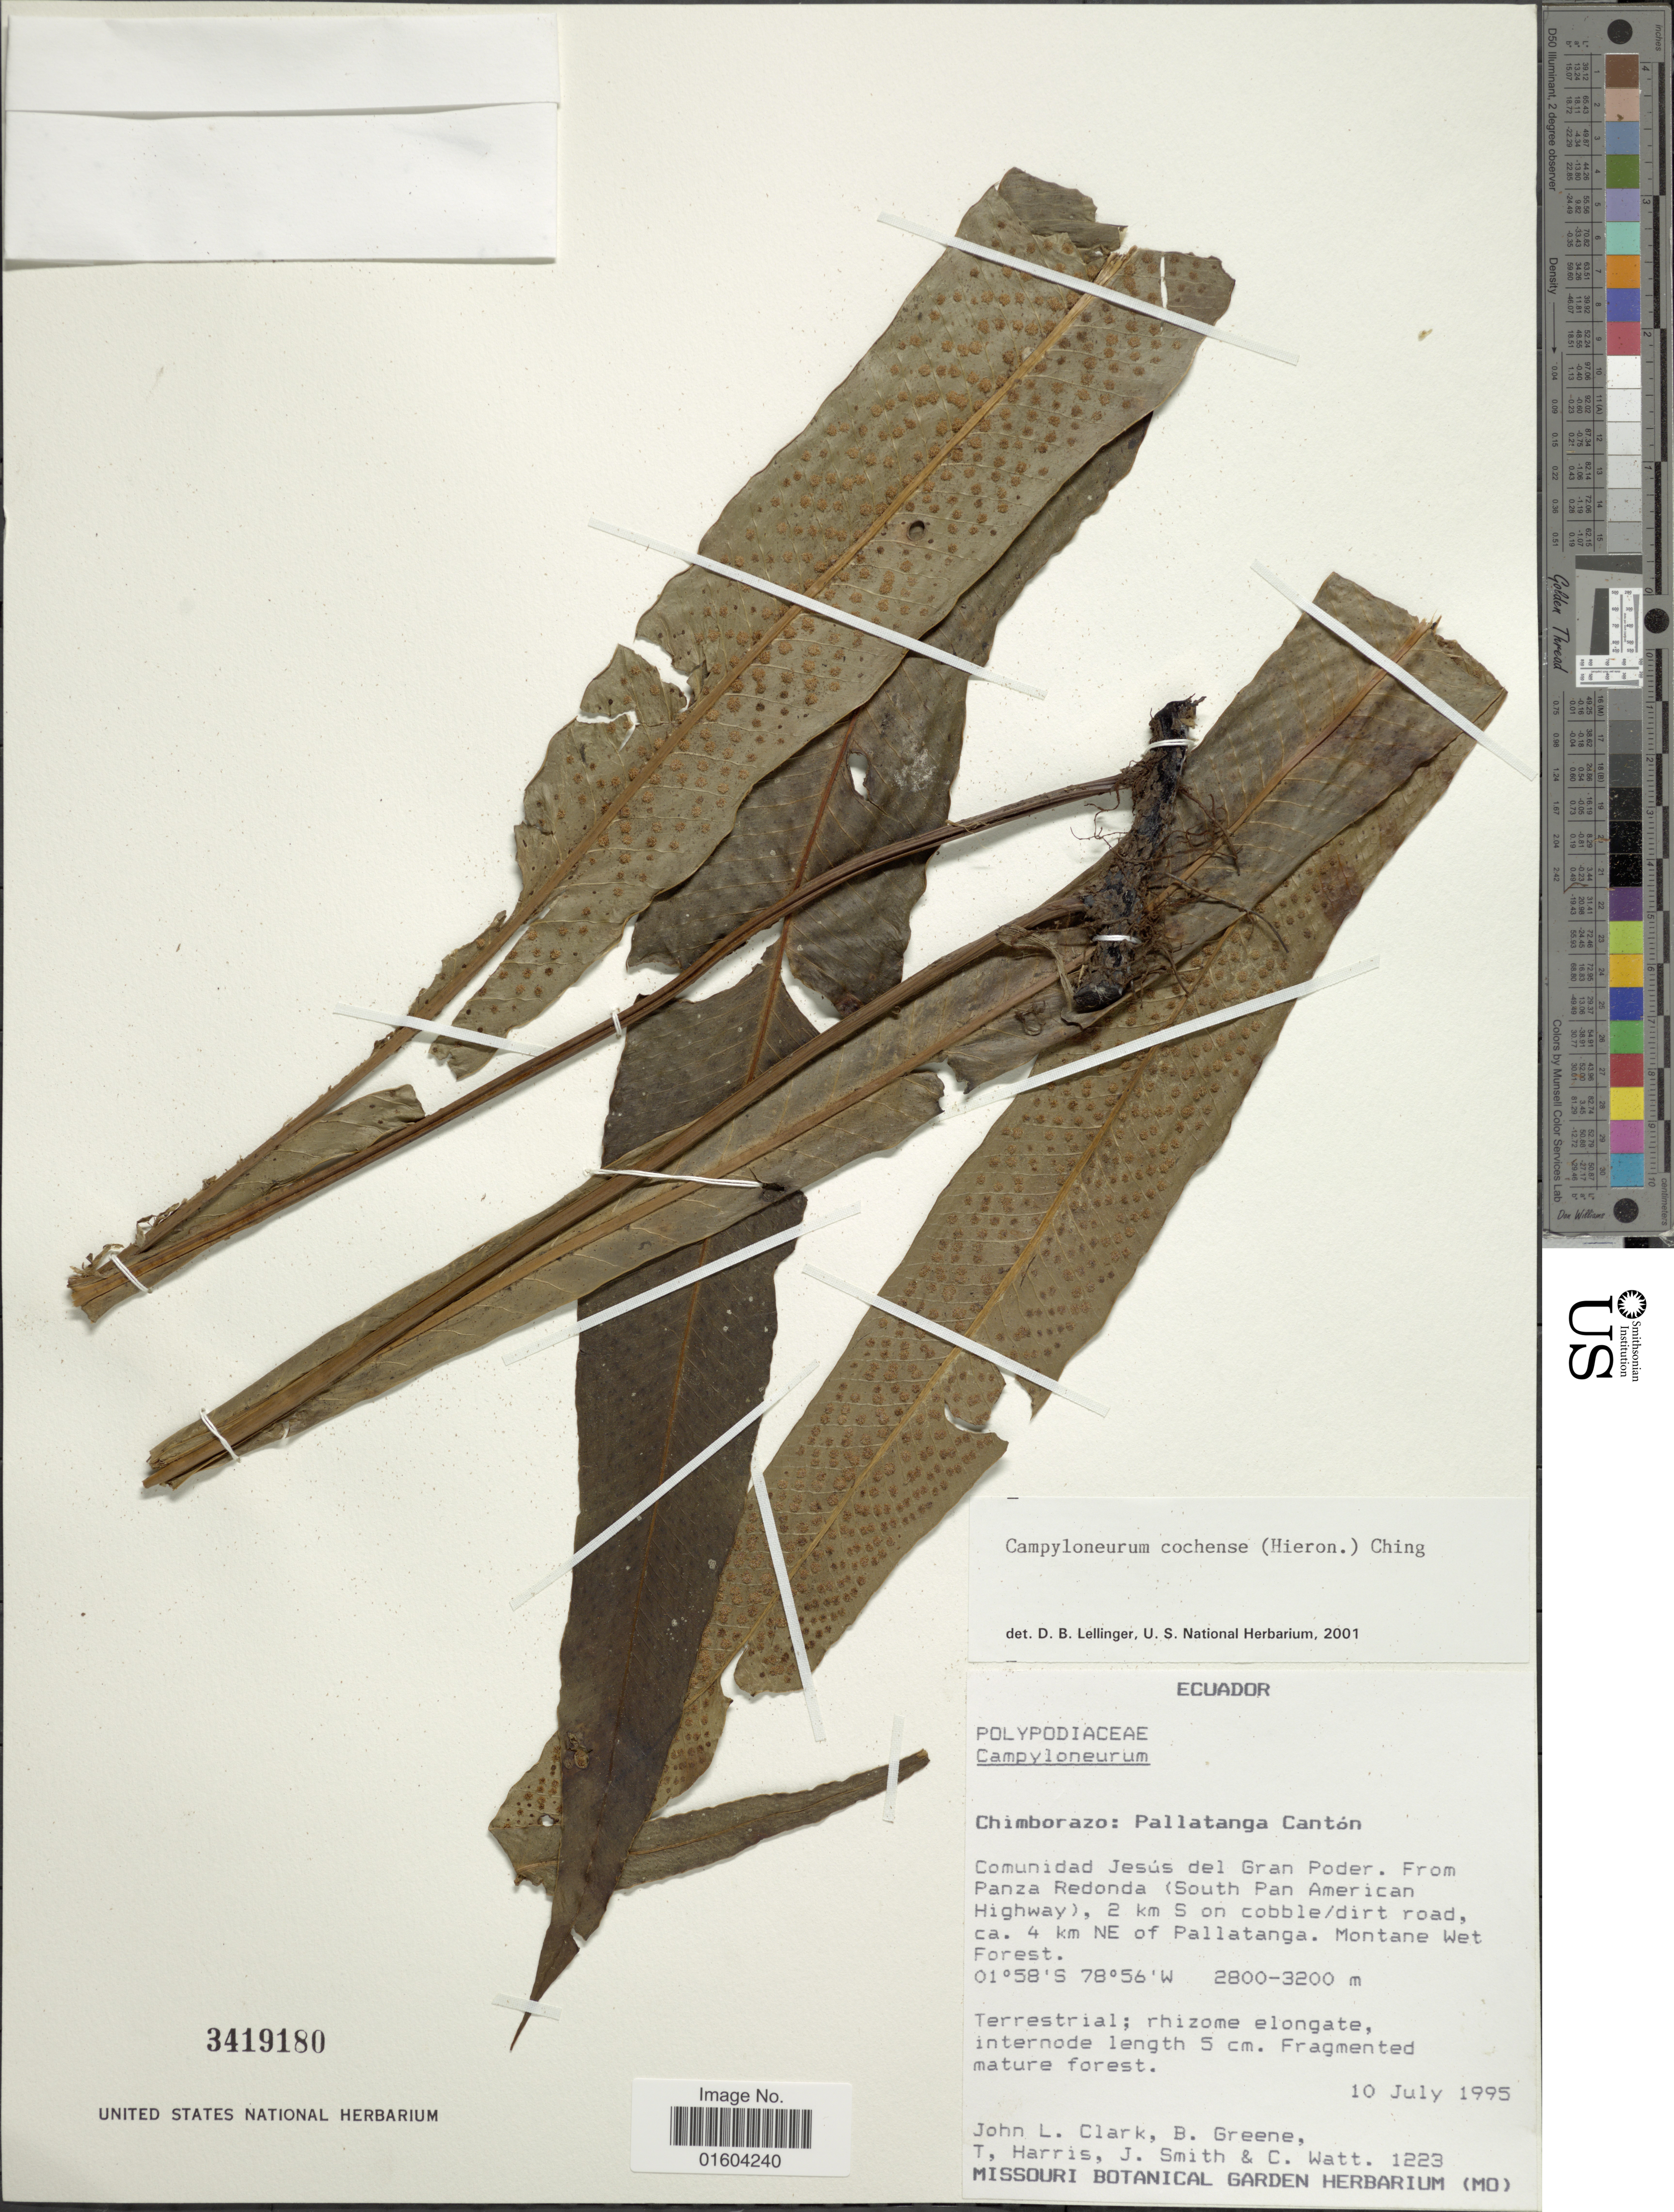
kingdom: Plantae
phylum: Tracheophyta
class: Polypodiopsida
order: Polypodiales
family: Polypodiaceae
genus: Campyloneurum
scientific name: Campyloneurum cochense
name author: (Hieron.) Ching & Farw.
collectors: J. L. Clark, B. Greene, T. Harris & C. Watt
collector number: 1223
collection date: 1995-07-10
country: Ecuador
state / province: Chimborazo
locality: Chimborazo: Pallatanga Canton, Comunidad Jesus del Gran Poder. From Panza Redonda (South Pan American Highway), 2 km S on cobble/dirt road, ca. 4 km NE of Pallatanga.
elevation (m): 2800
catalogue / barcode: US 3419180